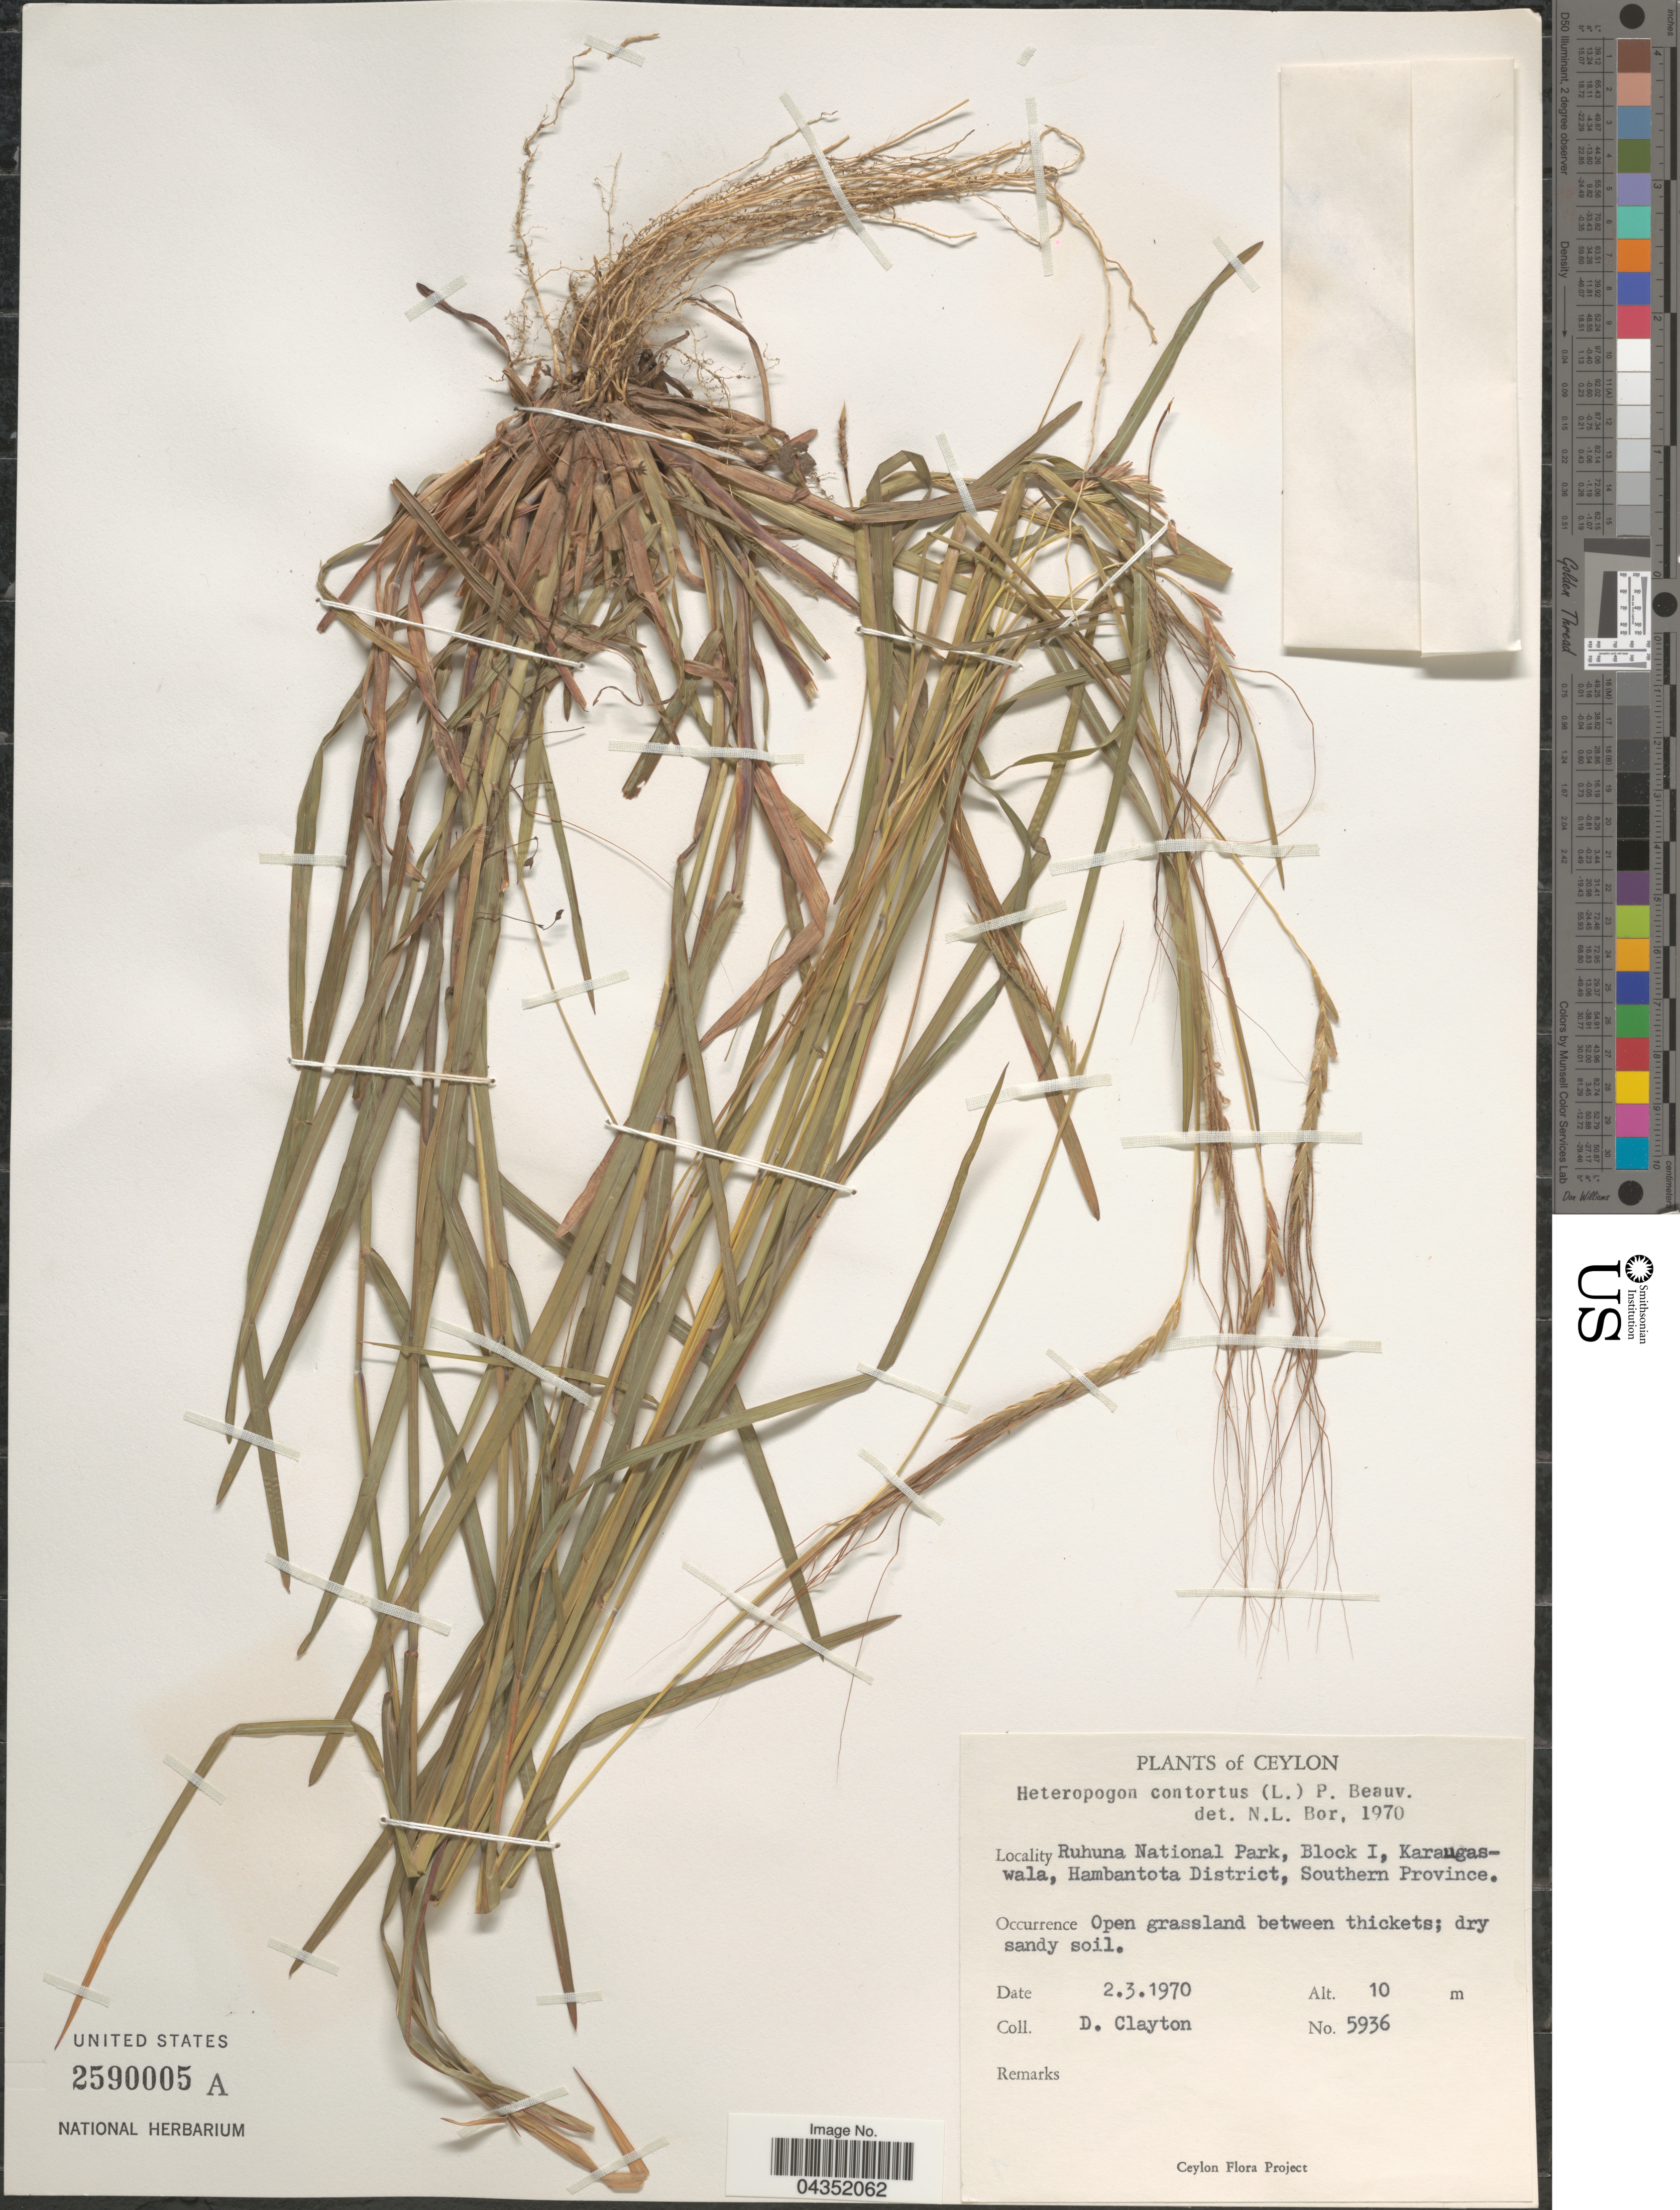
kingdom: Plantae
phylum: Tracheophyta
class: Liliopsida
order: Poales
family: Poaceae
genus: Heteropogon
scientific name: Heteropogon contortus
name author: (L.) P. Beauv. ex Roem. & Schult.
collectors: D. Clayton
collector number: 5936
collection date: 1970-03-02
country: Sri Lanka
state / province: Southern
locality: Ceylon. Ruhuna National Park, Block I, Karaugaswala, Hambantota District.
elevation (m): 10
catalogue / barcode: US 2590005A